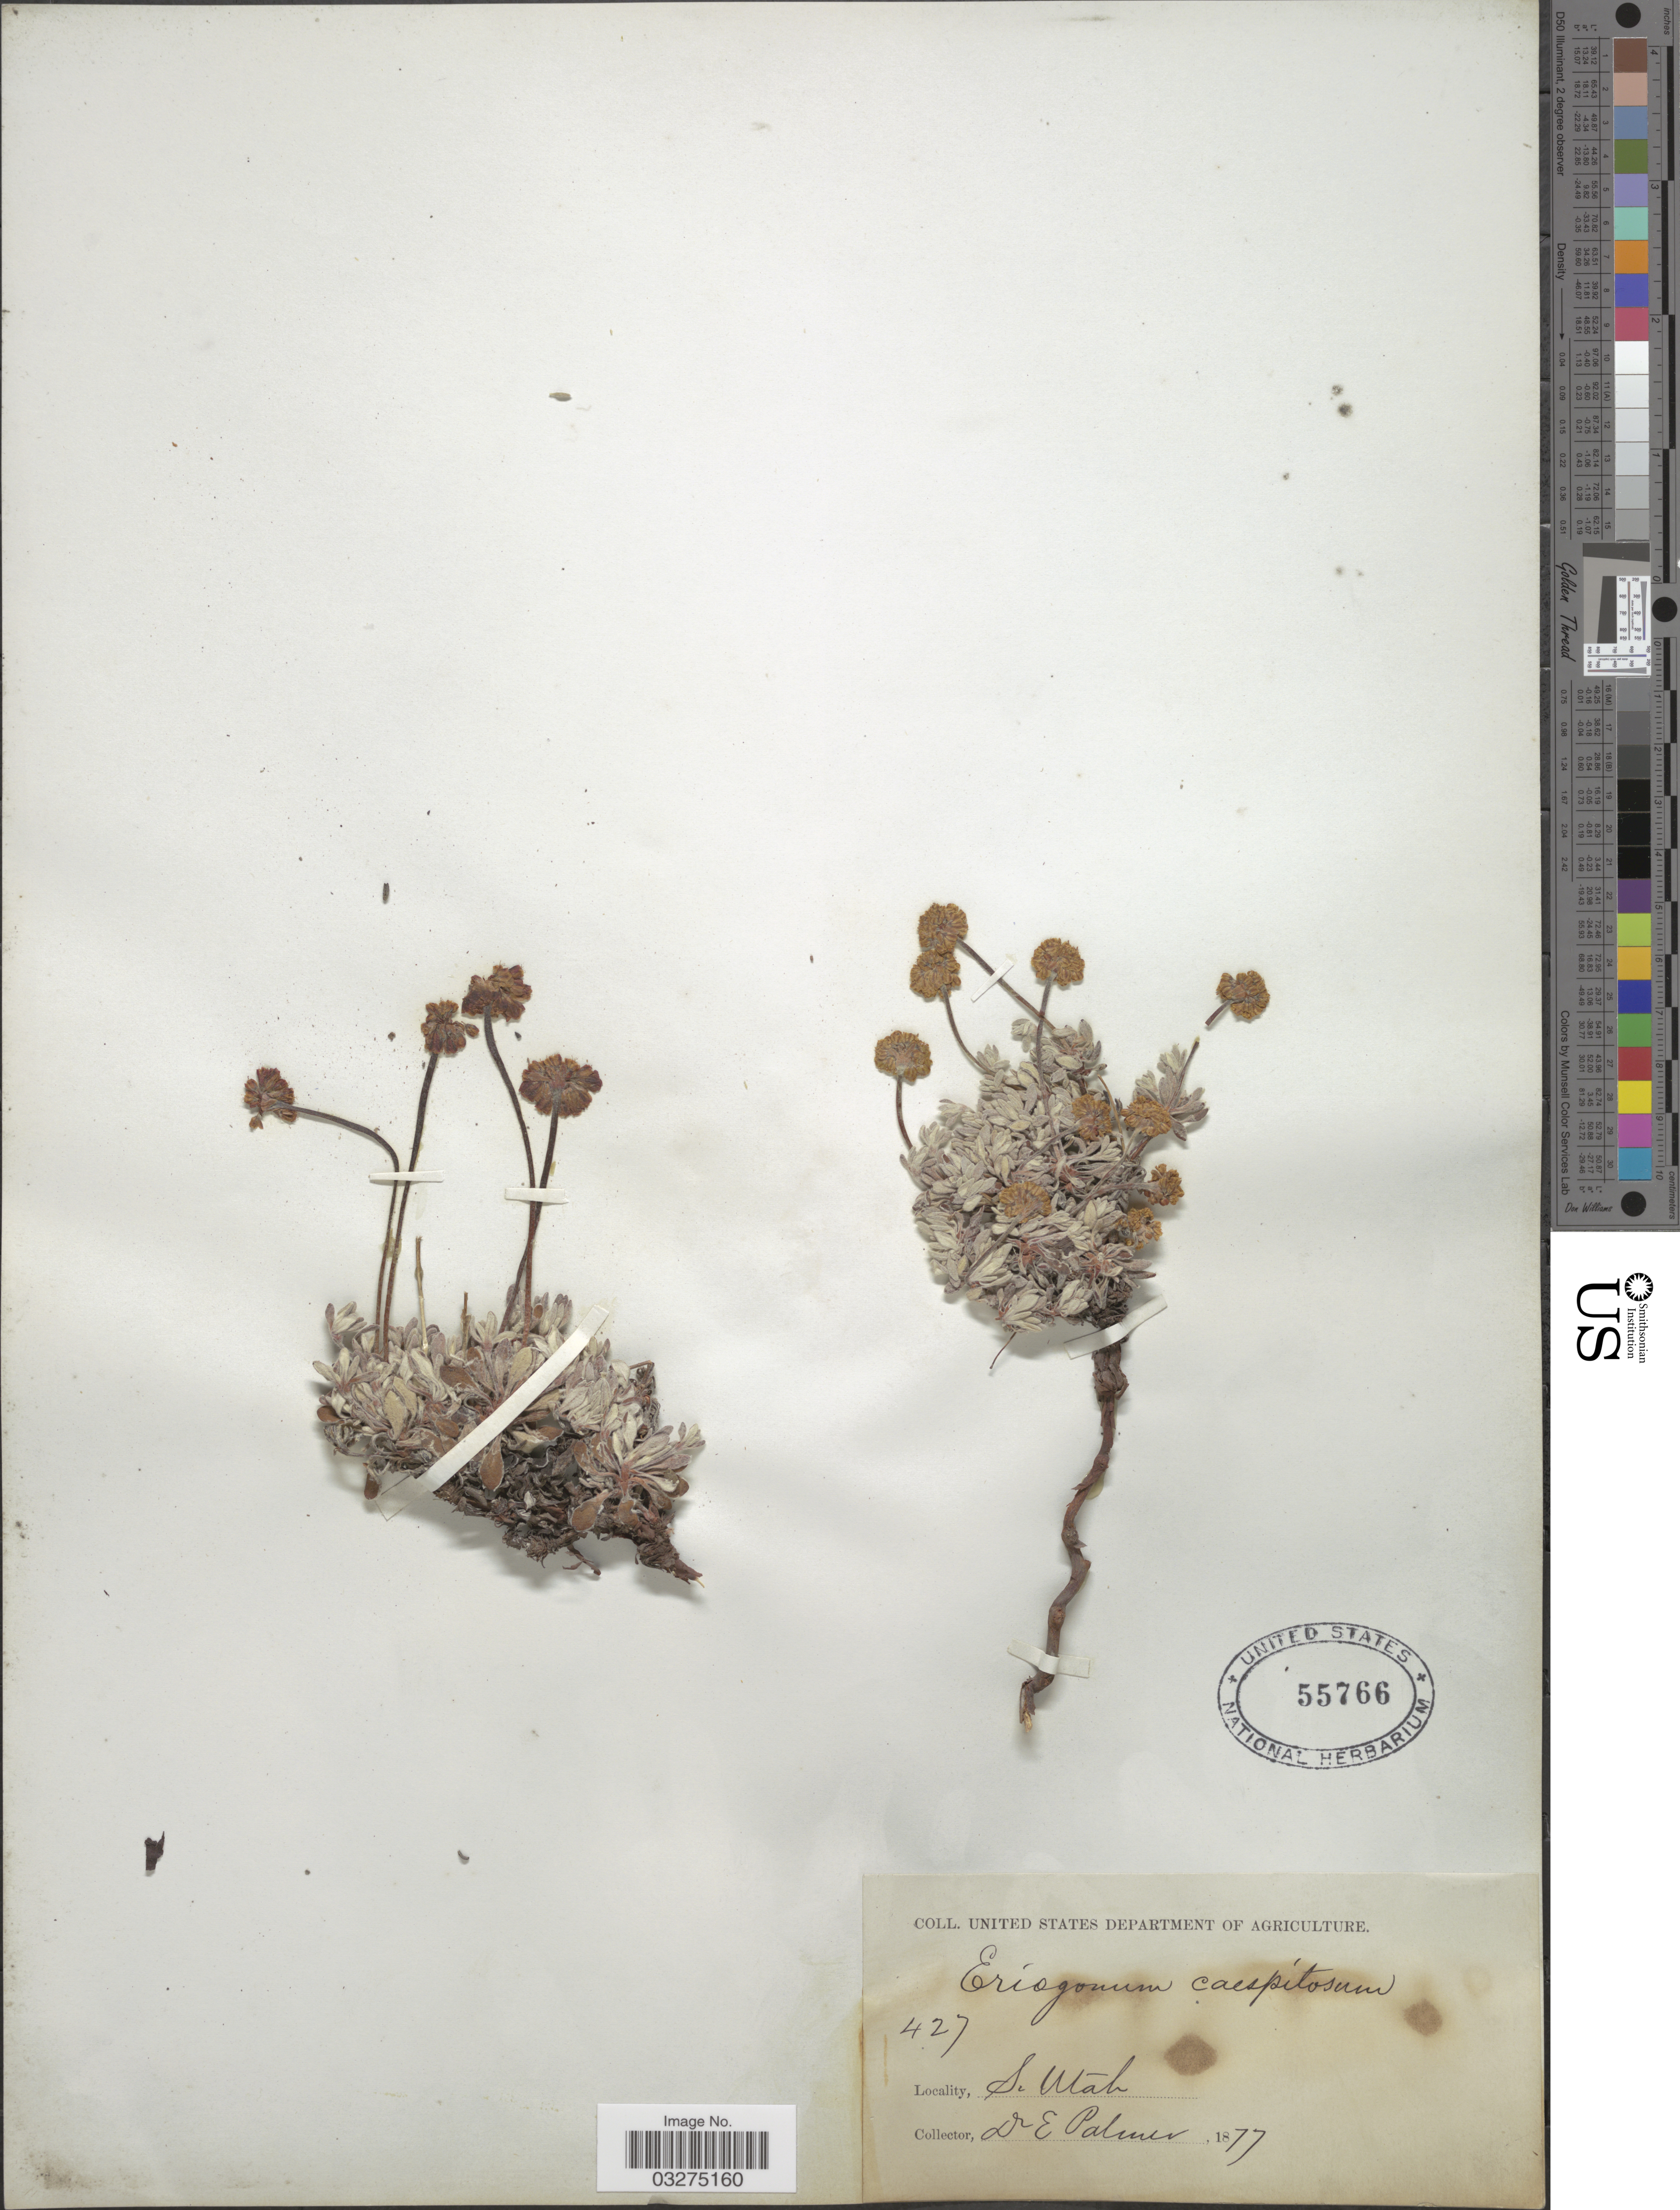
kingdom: Plantae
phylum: Tracheophyta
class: Magnoliopsida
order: Caryophyllales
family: Polygonaceae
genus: Eriogonum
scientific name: Eriogonum caespitosum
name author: Nutt.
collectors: E. Palmer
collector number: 427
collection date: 1877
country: United States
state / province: Utah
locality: S. Utah.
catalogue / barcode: US 55766